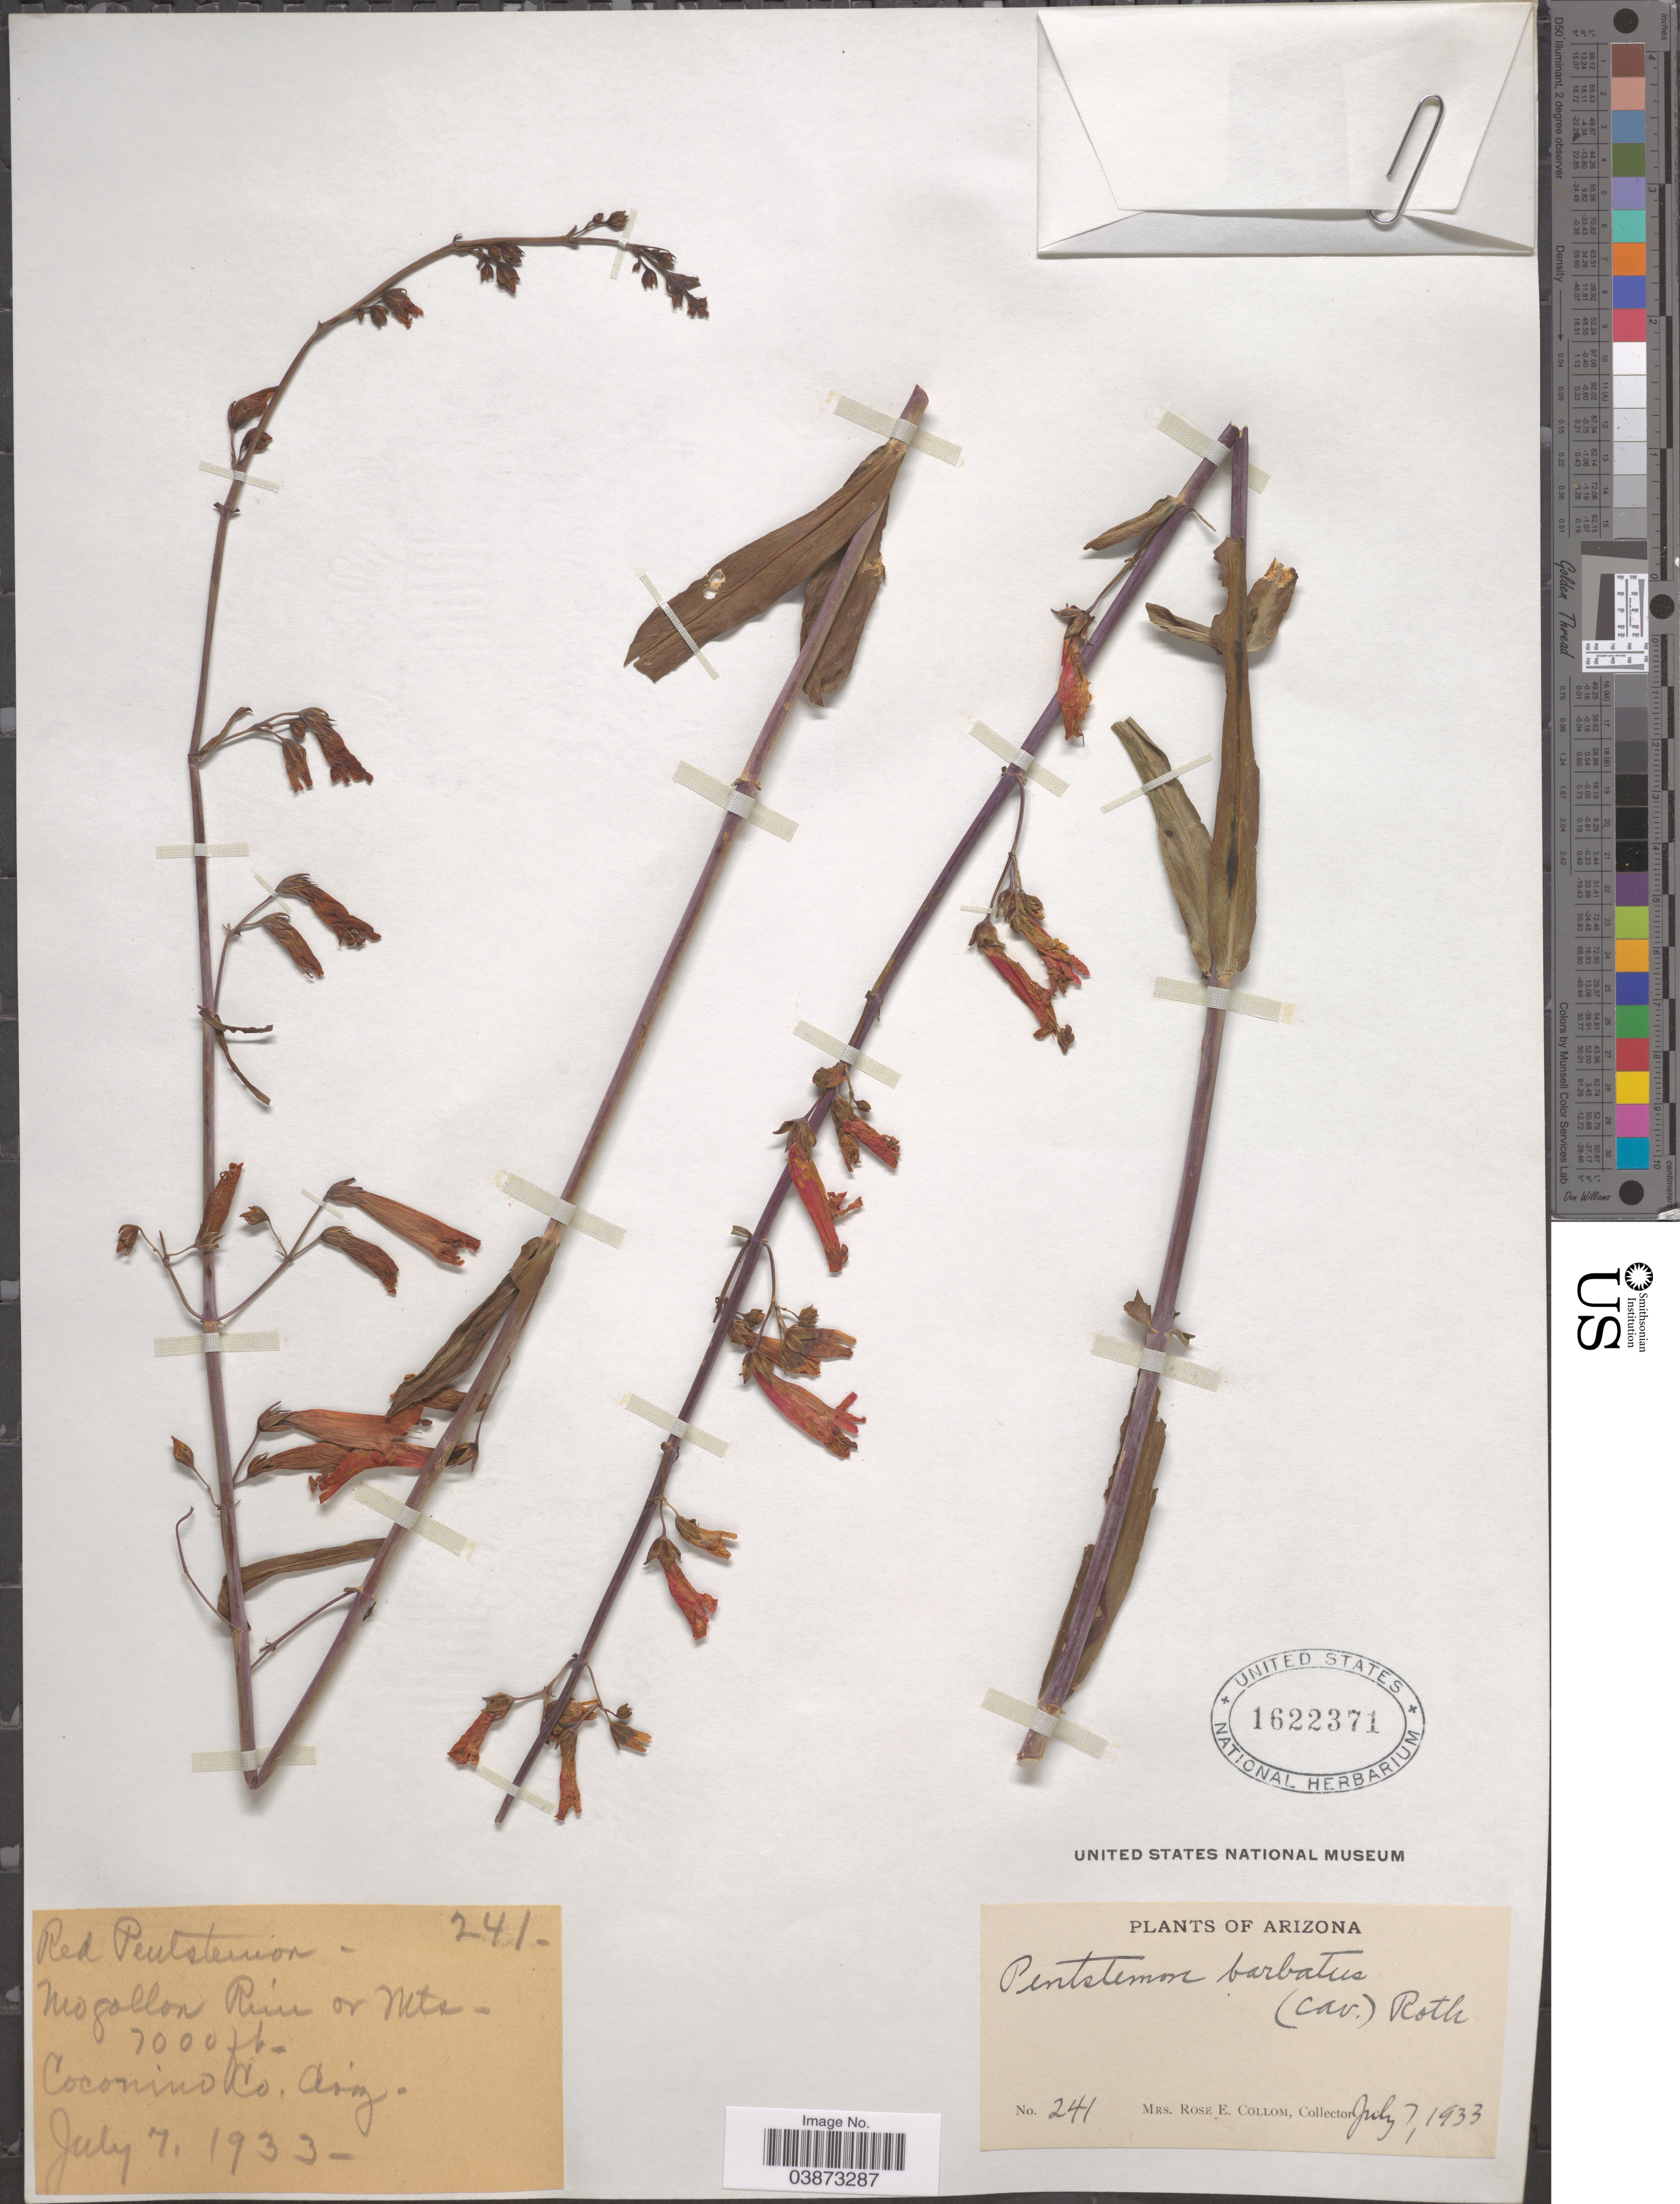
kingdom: Plantae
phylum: Tracheophyta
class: Magnoliopsida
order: Lamiales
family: Plantaginaceae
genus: Penstemon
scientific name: Penstemon barbatus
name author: (Cav.) Roth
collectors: R. E. Collom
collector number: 241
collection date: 1933-07-07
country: United States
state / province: Arizona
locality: Mogollon River or Mts. Coconino Co.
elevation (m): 2134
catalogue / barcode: US 1622371